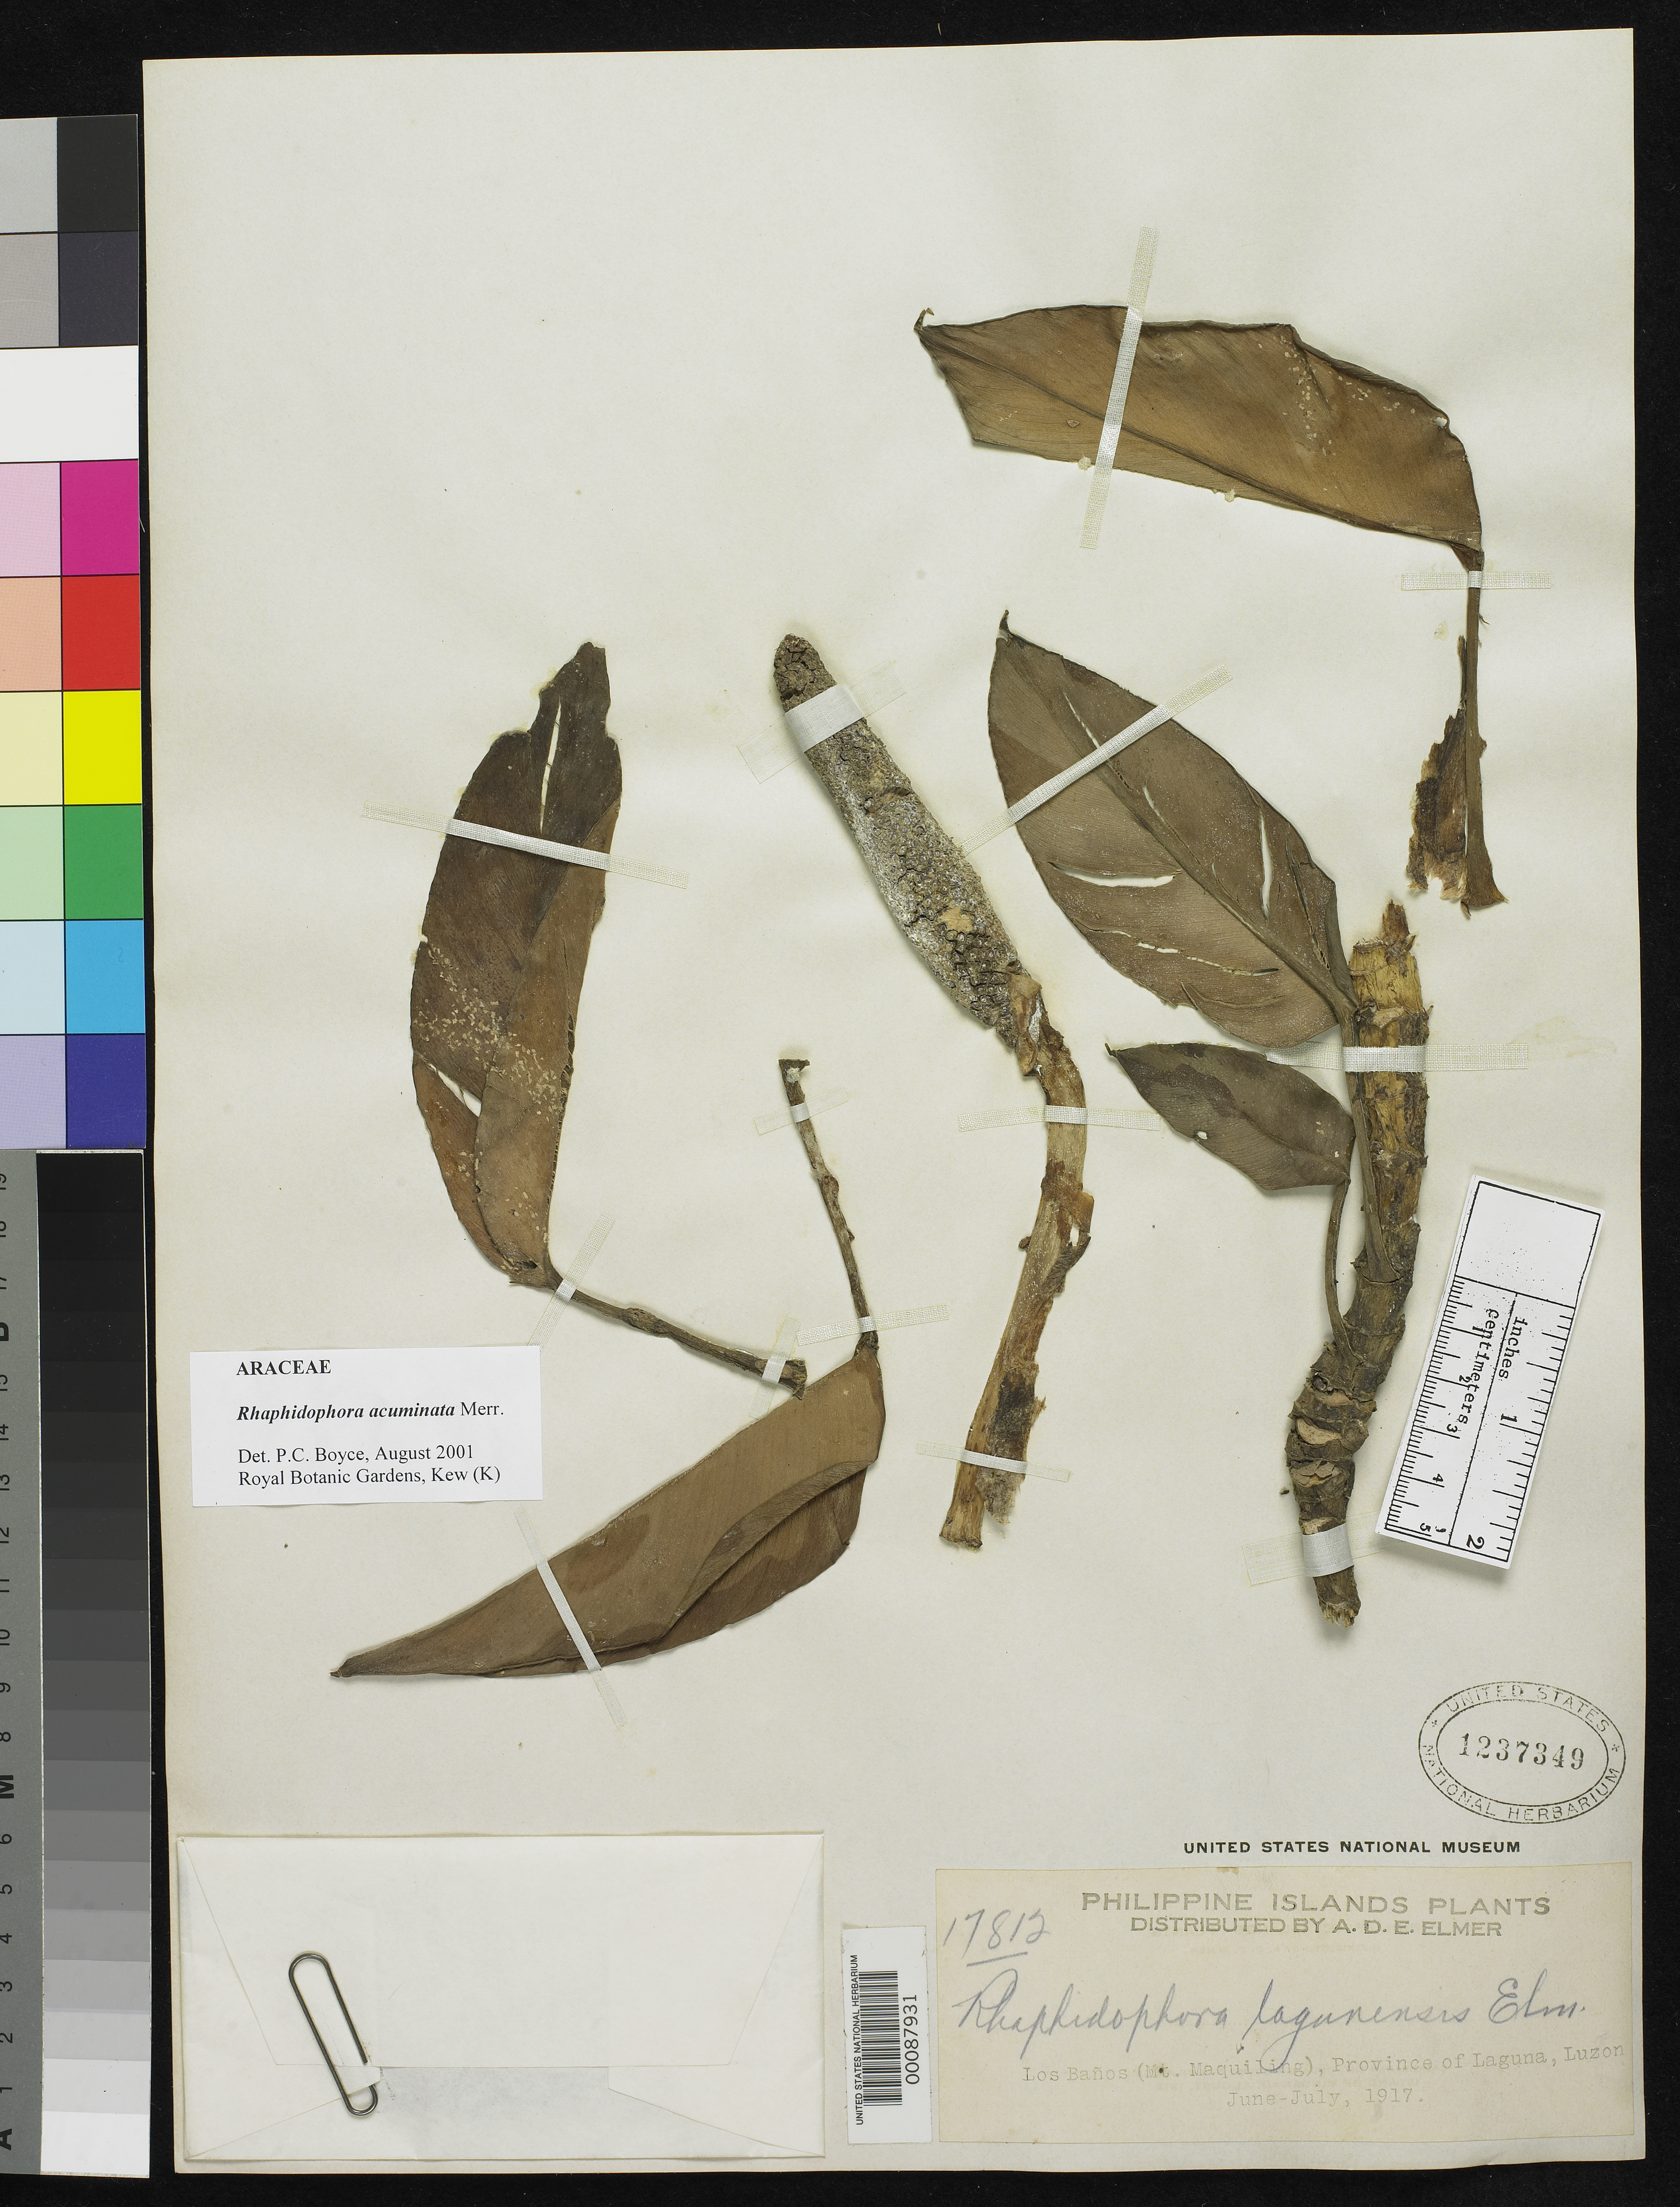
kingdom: Plantae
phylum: Tracheophyta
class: Liliopsida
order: Alismatales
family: Araceae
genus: Rhaphidophora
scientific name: Rhaphidophora lagunensis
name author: Elmer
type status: Isotype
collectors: A. D. E. Elmer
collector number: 17812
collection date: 1917-06/1917-07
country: Philippines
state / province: Calabarzon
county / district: Laguna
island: Luzon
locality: Los Baños (Mt. Maquiling), Province of Laguna, Luzon.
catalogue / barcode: US 1237349